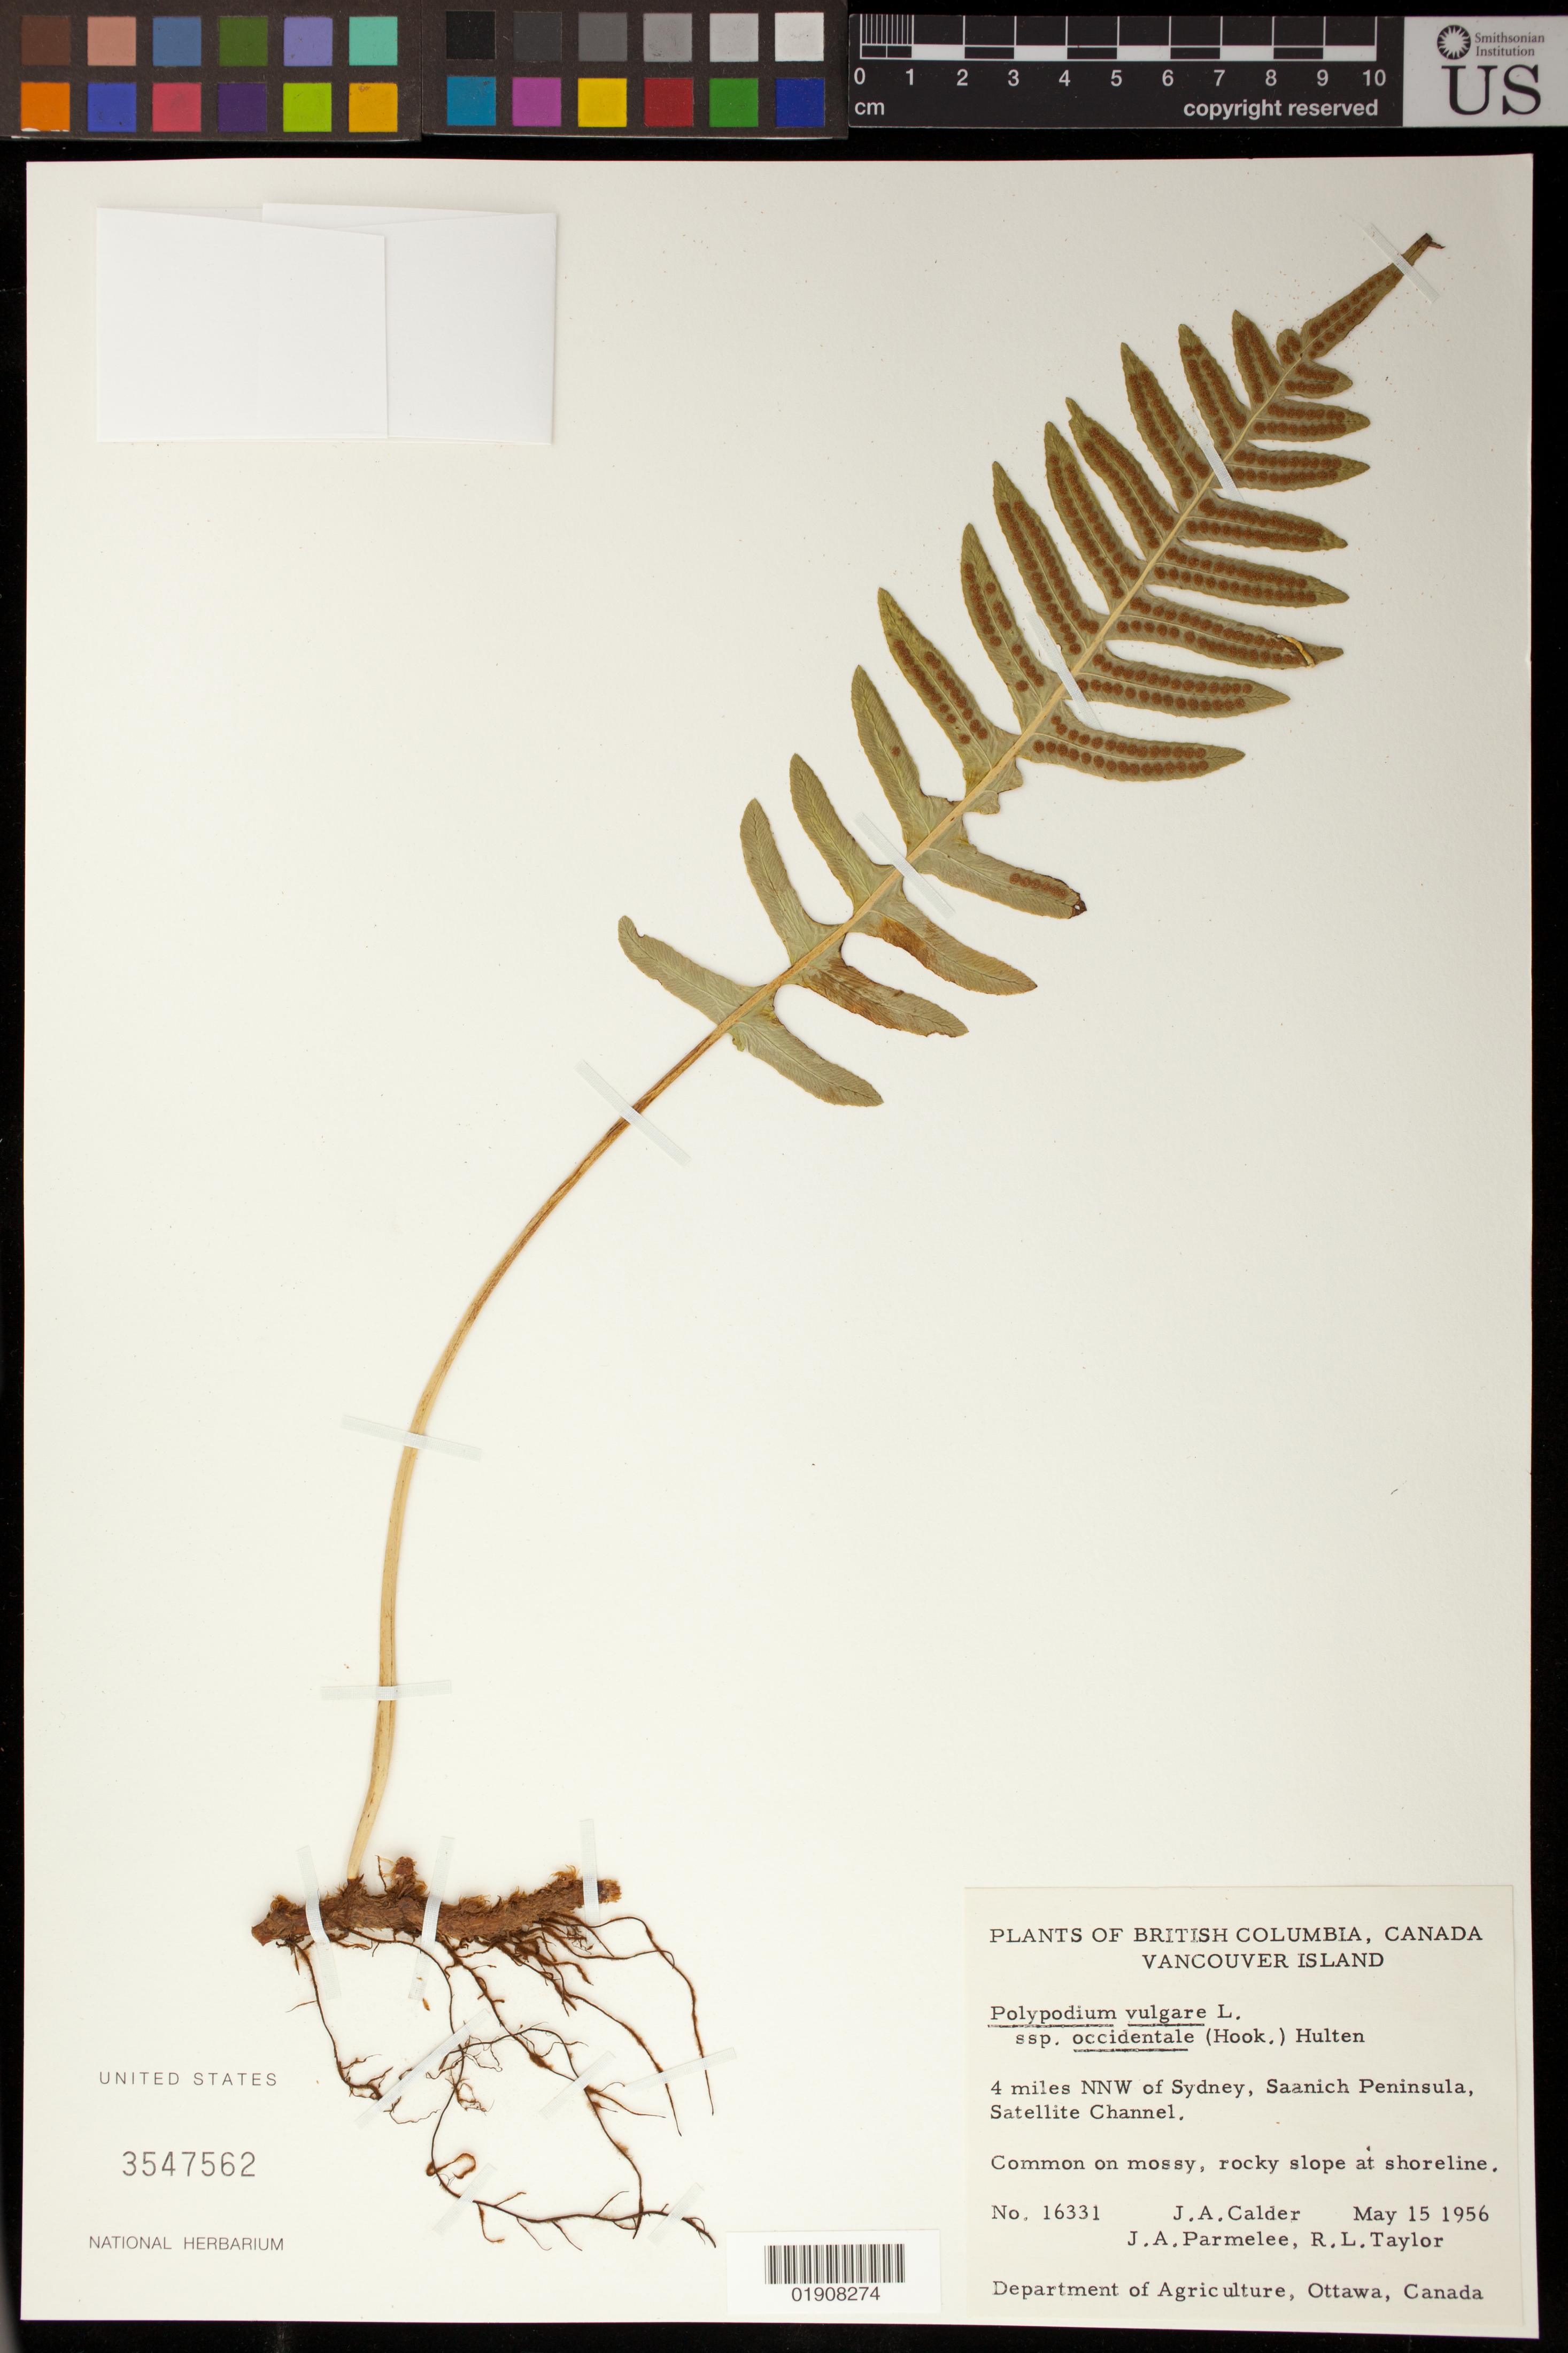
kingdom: Plantae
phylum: Tracheophyta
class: Polypodiopsida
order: Polypodiales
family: Polypodiaceae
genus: Polypodium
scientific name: Polypodium sibiricum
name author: Sipliv.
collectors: H. Calder, J. A. Parmelee & R. Taylor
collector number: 16331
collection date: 1956-05-15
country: Canada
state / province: British Columbia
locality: Vancouver Island, 4 miles NNW of Sydney, Saanich Peninsula, Satellite Channel.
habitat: Common on mossy, rocky slope at shoreline.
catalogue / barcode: US 3547562